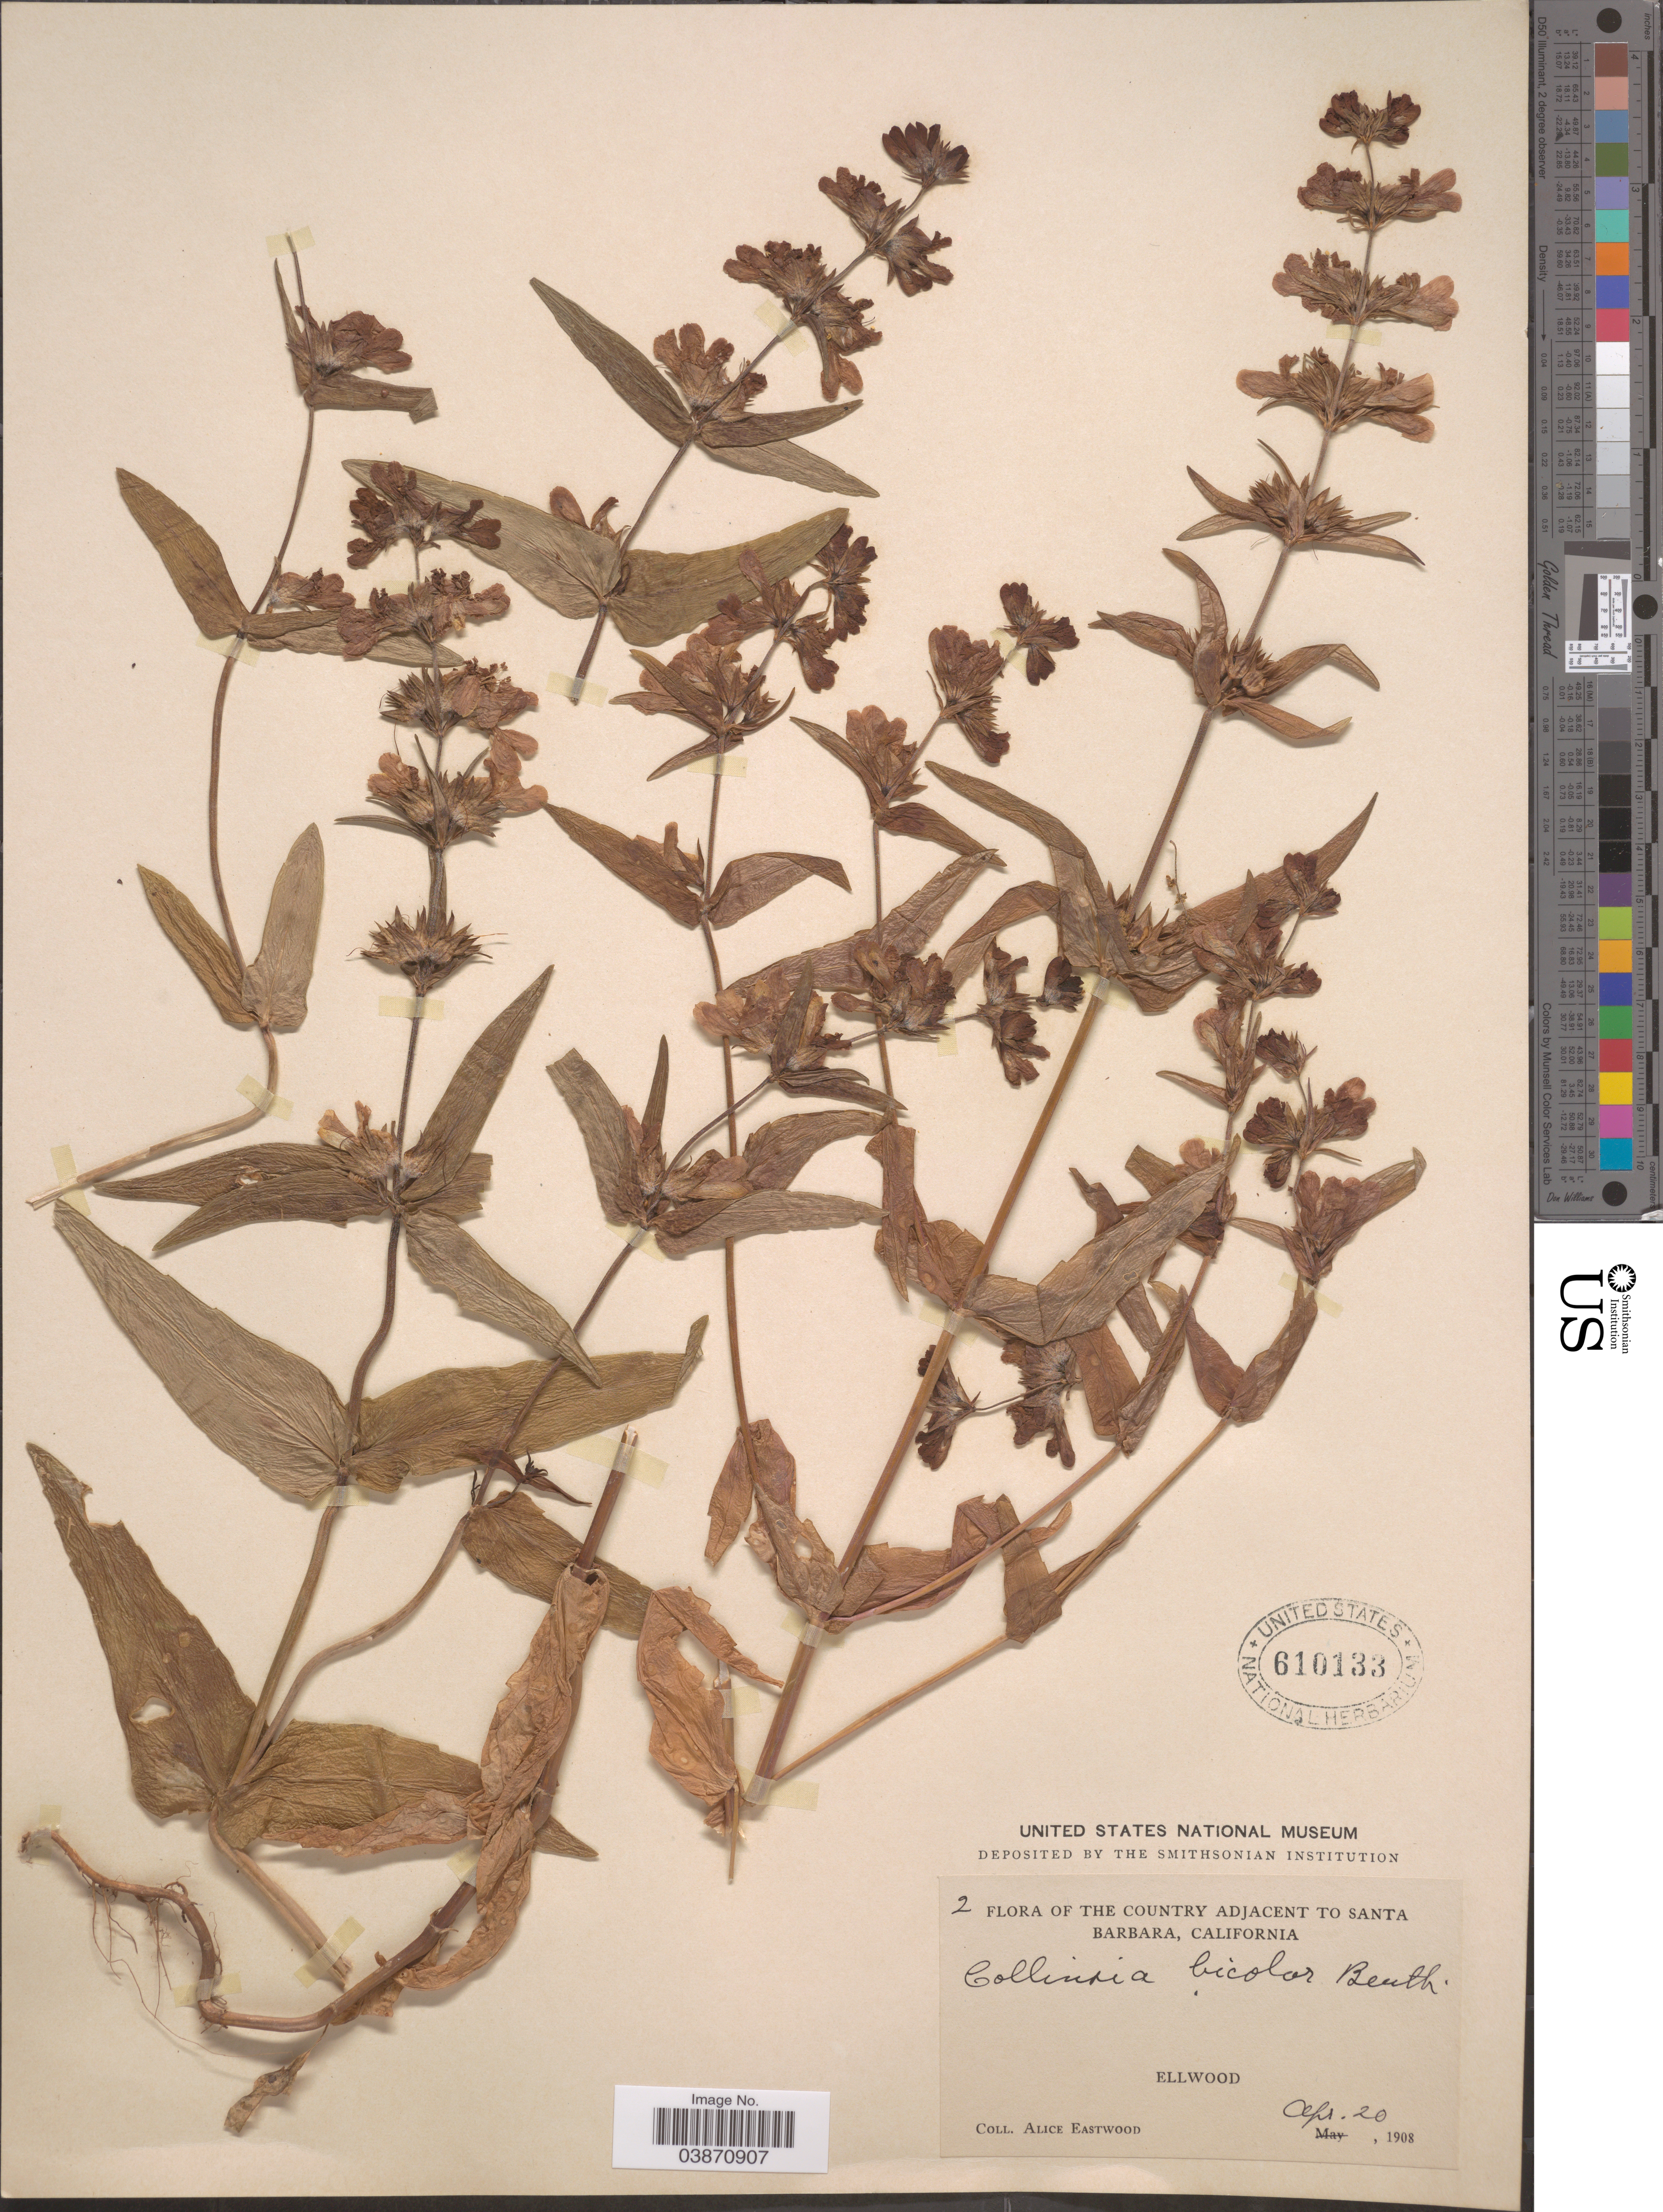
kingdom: Plantae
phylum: Tracheophyta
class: Magnoliopsida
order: Lamiales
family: Plantaginaceae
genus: Collinsia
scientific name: Collinsia bicolor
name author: Raf.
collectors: A. Eastwood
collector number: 2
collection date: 1908-04-20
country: United States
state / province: California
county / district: Santa Barbara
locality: The Country adjacent to Santa Barbara. Ellwood.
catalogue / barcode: US 610133